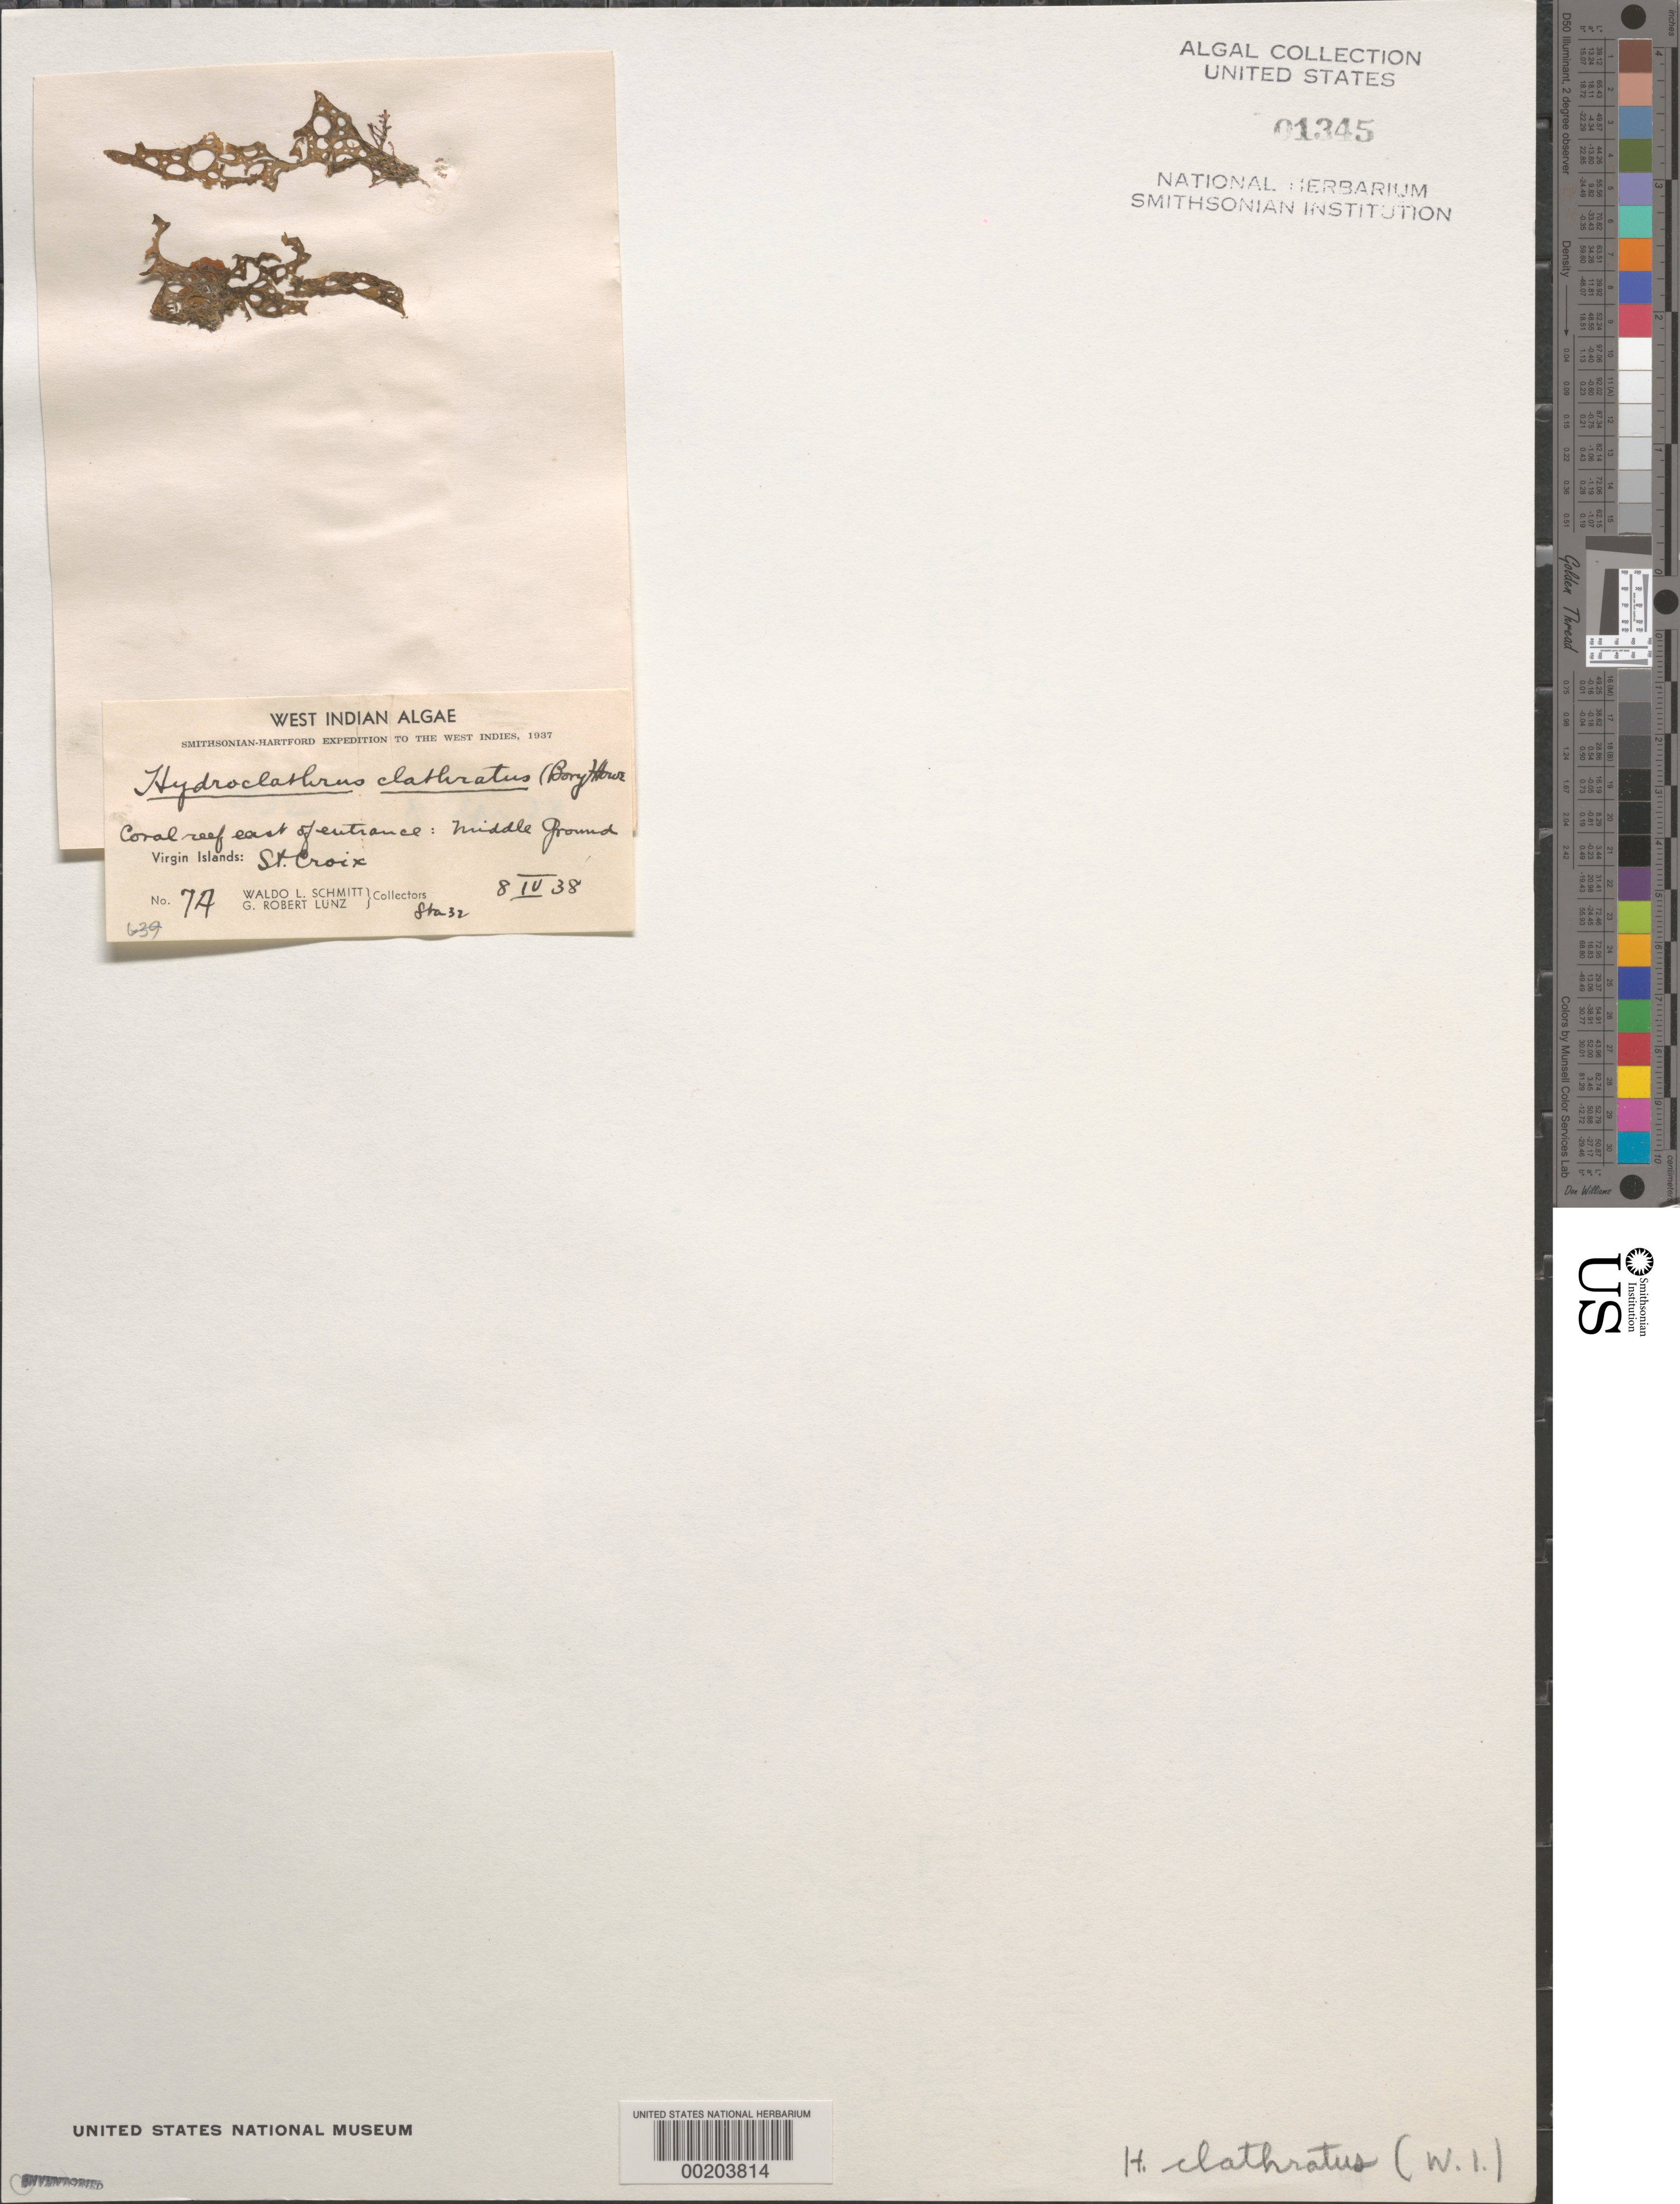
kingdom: Chromista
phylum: Ochrophyta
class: Phaeophyceae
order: Scytosiphonales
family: Scytosiphonaceae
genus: Hydroclathrus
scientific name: Hydroclathrus clathratus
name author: (C. Agardh) M. Howe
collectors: W. L. Schmitt & G. Lunz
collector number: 74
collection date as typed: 08 Apr 1938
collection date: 1938-04-08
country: U.S. Virgin Islands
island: St. Croix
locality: Middle Ground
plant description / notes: Smithsonian-Hartford Expedition to the West Indies, 1937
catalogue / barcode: US 1345